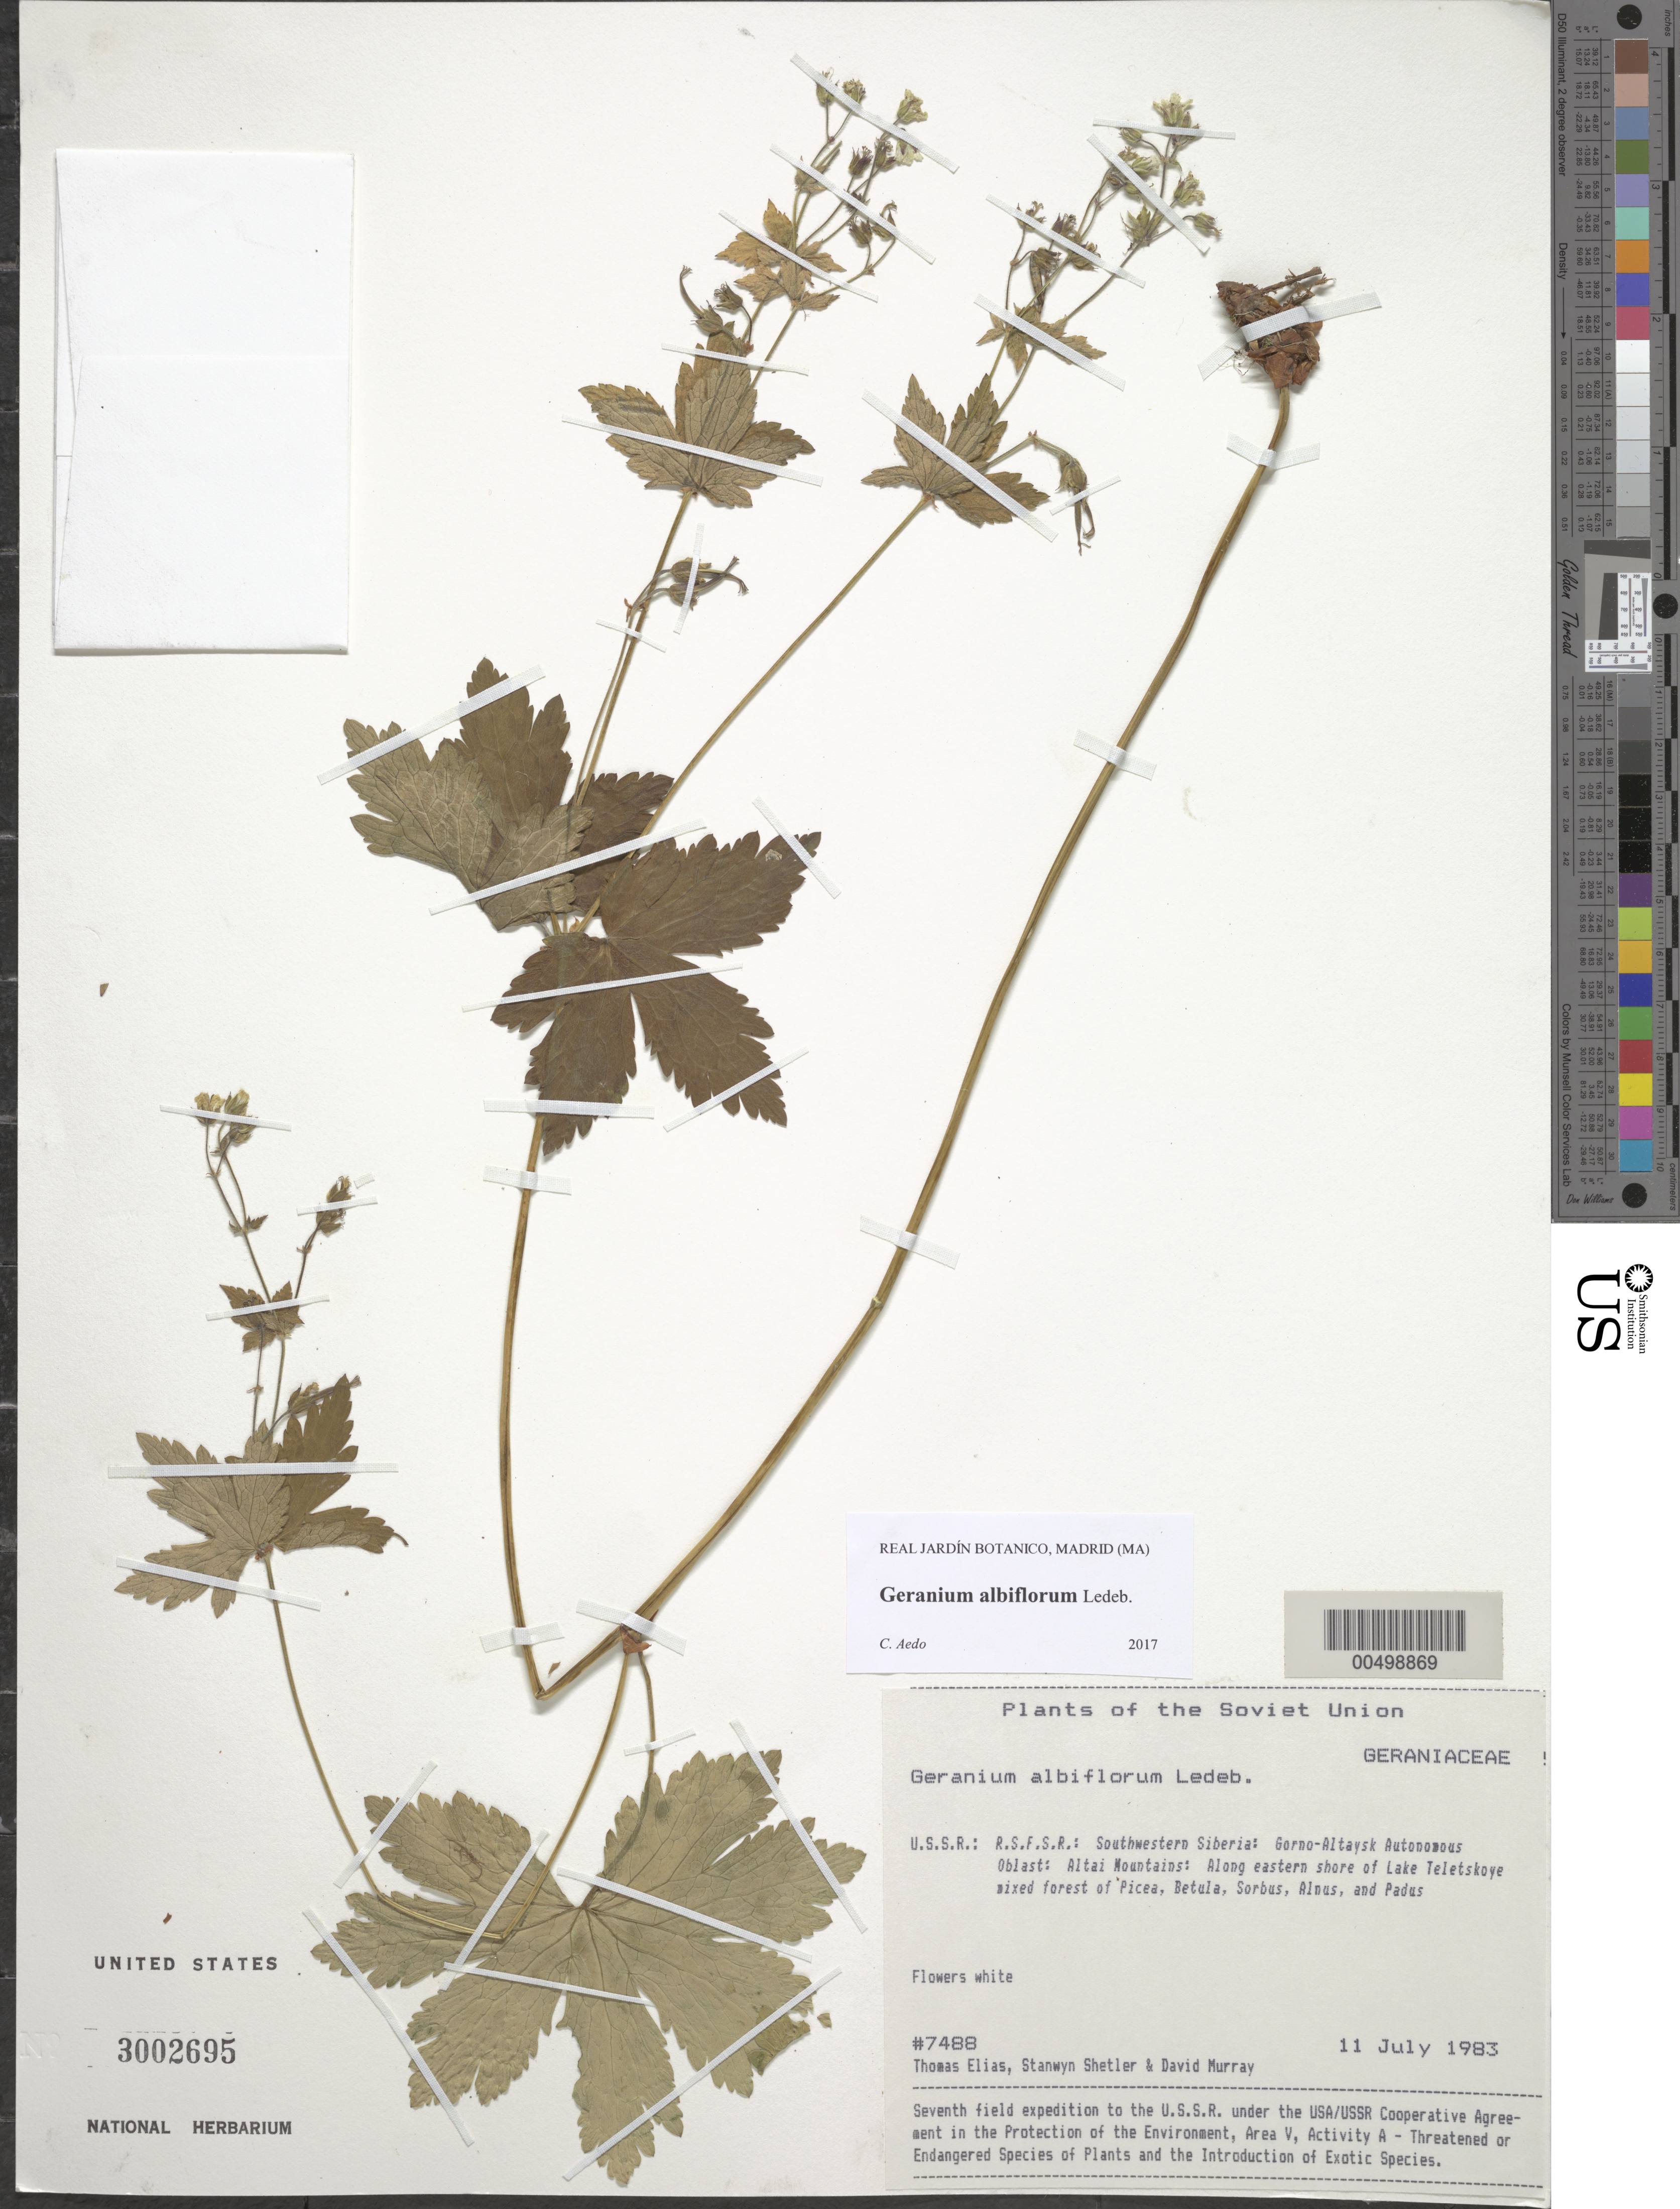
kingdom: Plantae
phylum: Tracheophyta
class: Magnoliopsida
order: Geraniales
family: Geraniaceae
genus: Geranium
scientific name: Geranium albiflorum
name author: Ledeb.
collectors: T. Elias, S. Shetler & D. F. Murray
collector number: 7488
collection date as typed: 11 Jul 1983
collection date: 1983-07-11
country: Russian Federation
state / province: Altai Republic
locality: Altai Mountains, along eastern shore of Lake Teletskoye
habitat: mixed forest of Picea, Betula, Sorbus, Alnus and Padus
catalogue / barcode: US 3002695